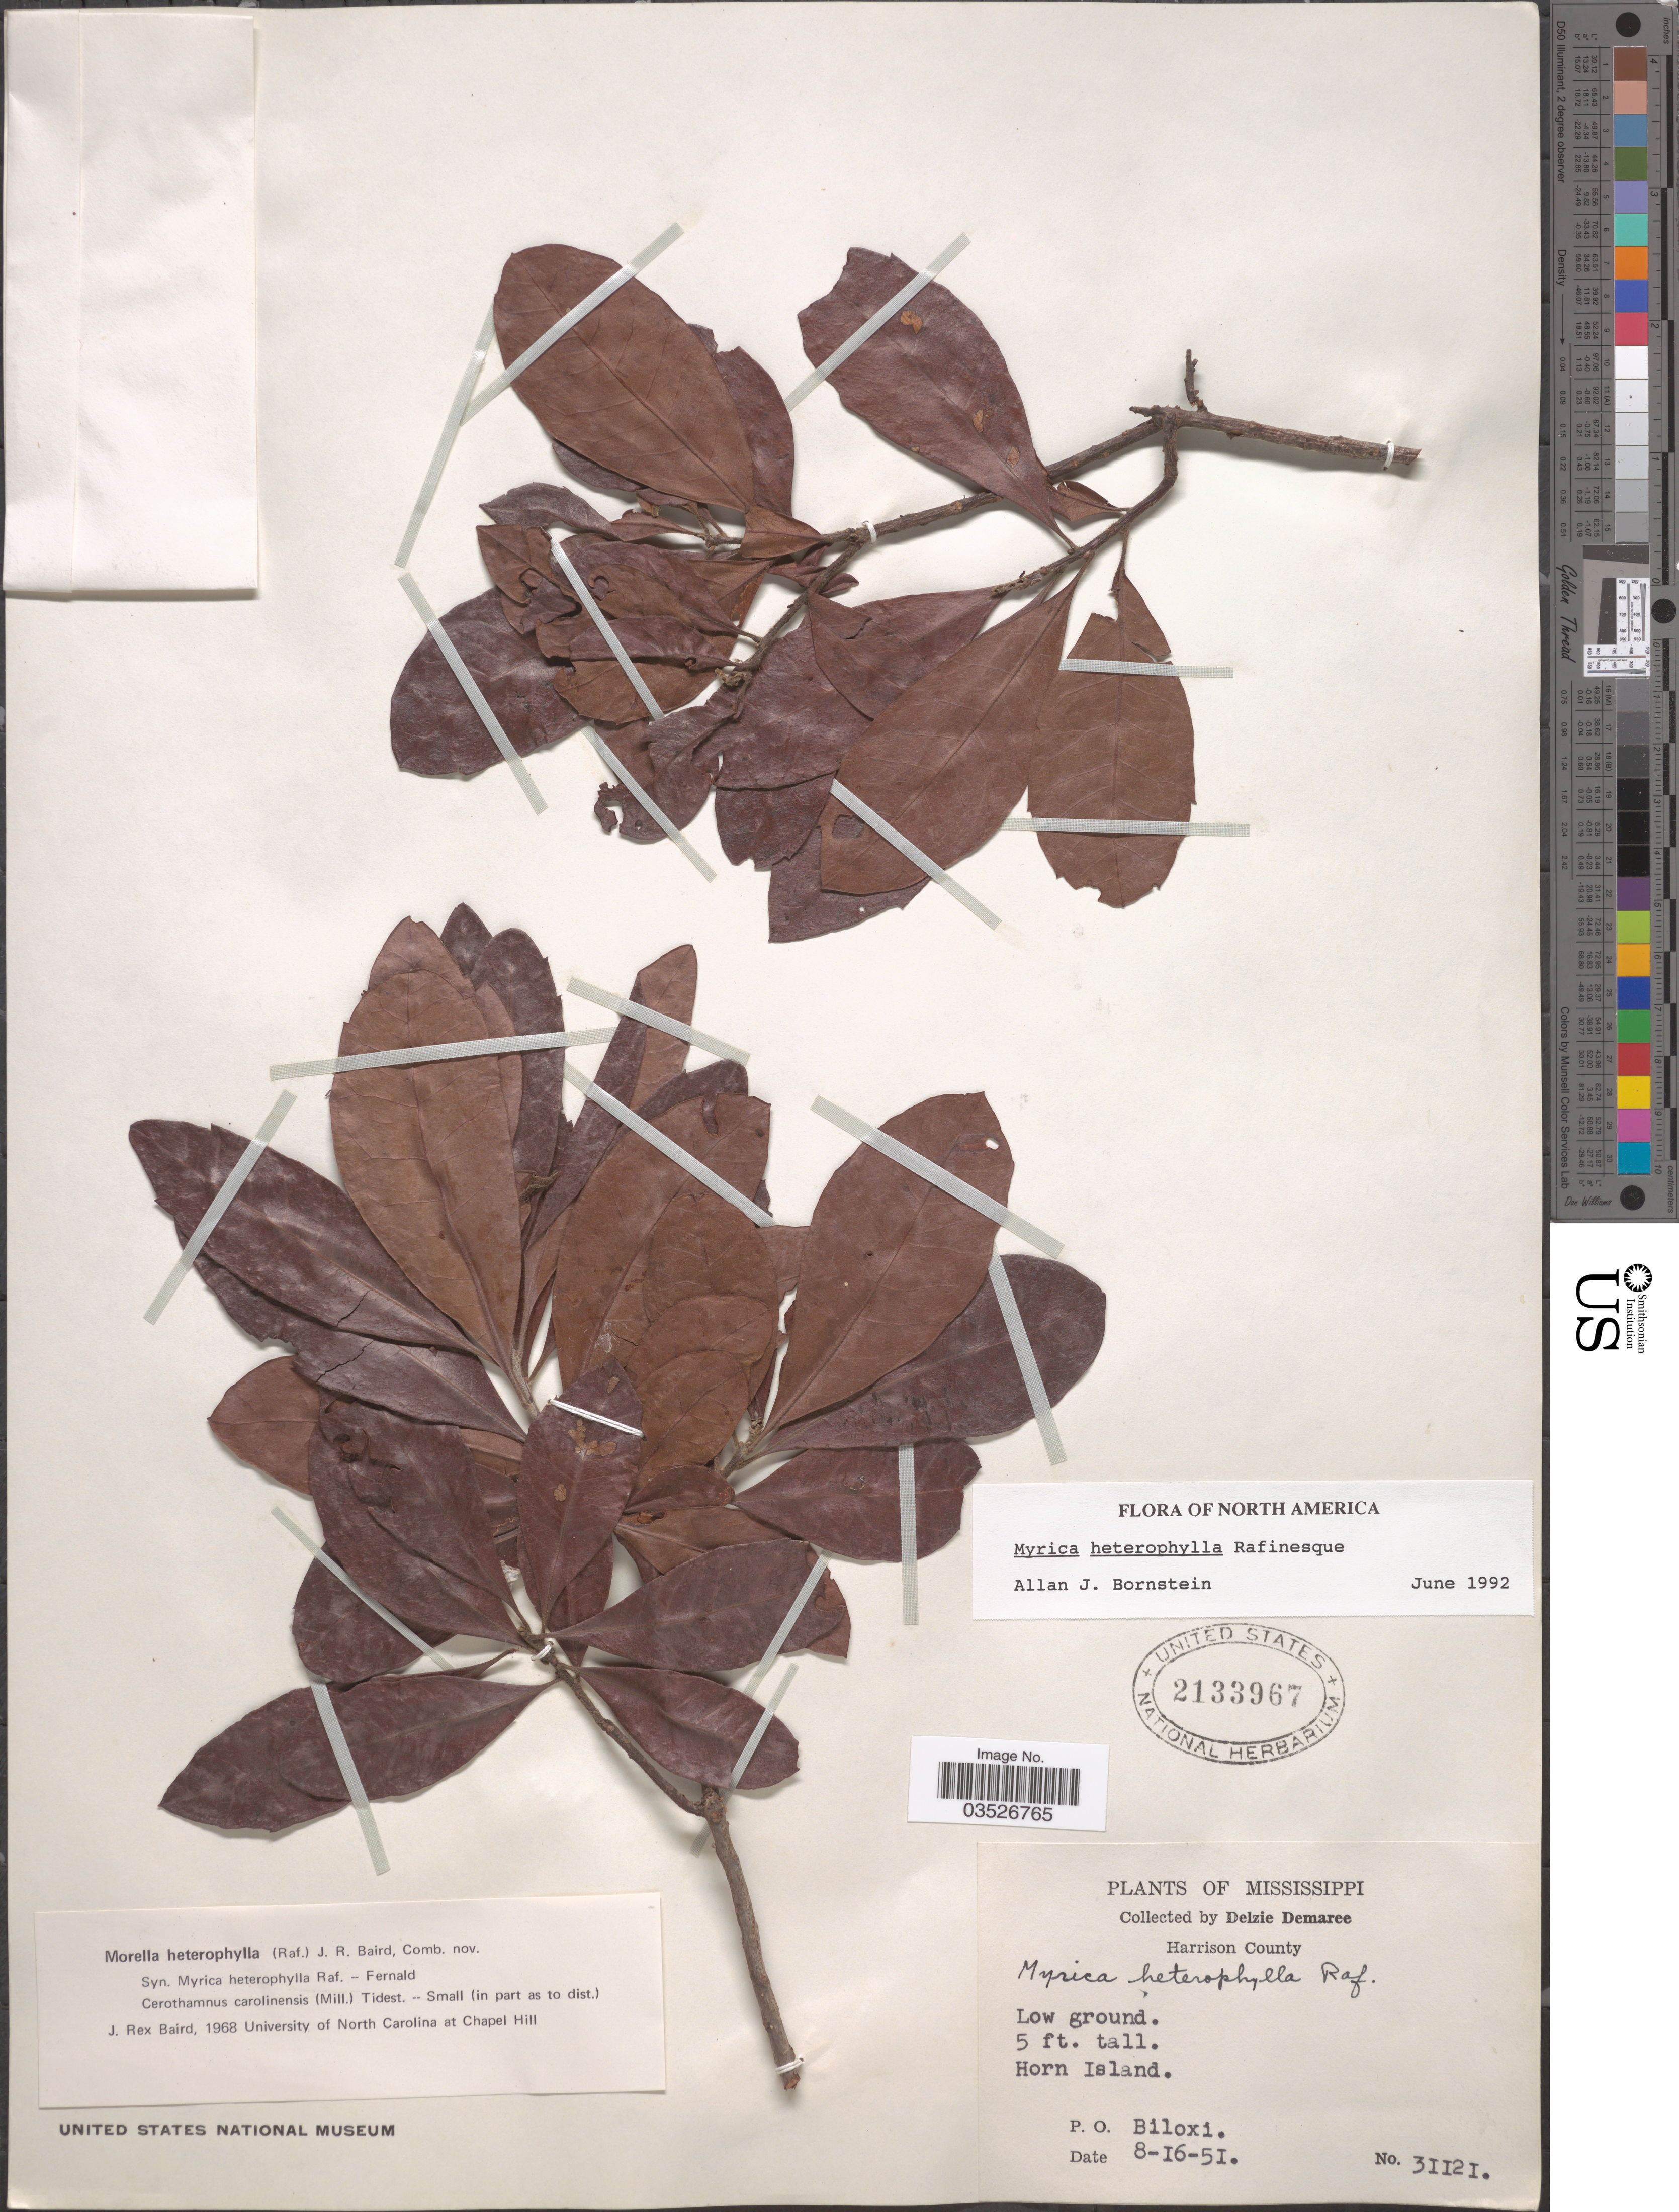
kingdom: Plantae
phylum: Tracheophyta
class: Magnoliopsida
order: Fagales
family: Myricaceae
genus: Morella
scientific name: Morella caroliniensis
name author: (Mill.) Small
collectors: D. Demaree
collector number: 31121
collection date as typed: Transcribed d/m/y: 16/8/51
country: United States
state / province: Mississippi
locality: Harrison County. Horn Island. P.O. Biloxi.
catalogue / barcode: US 2133967